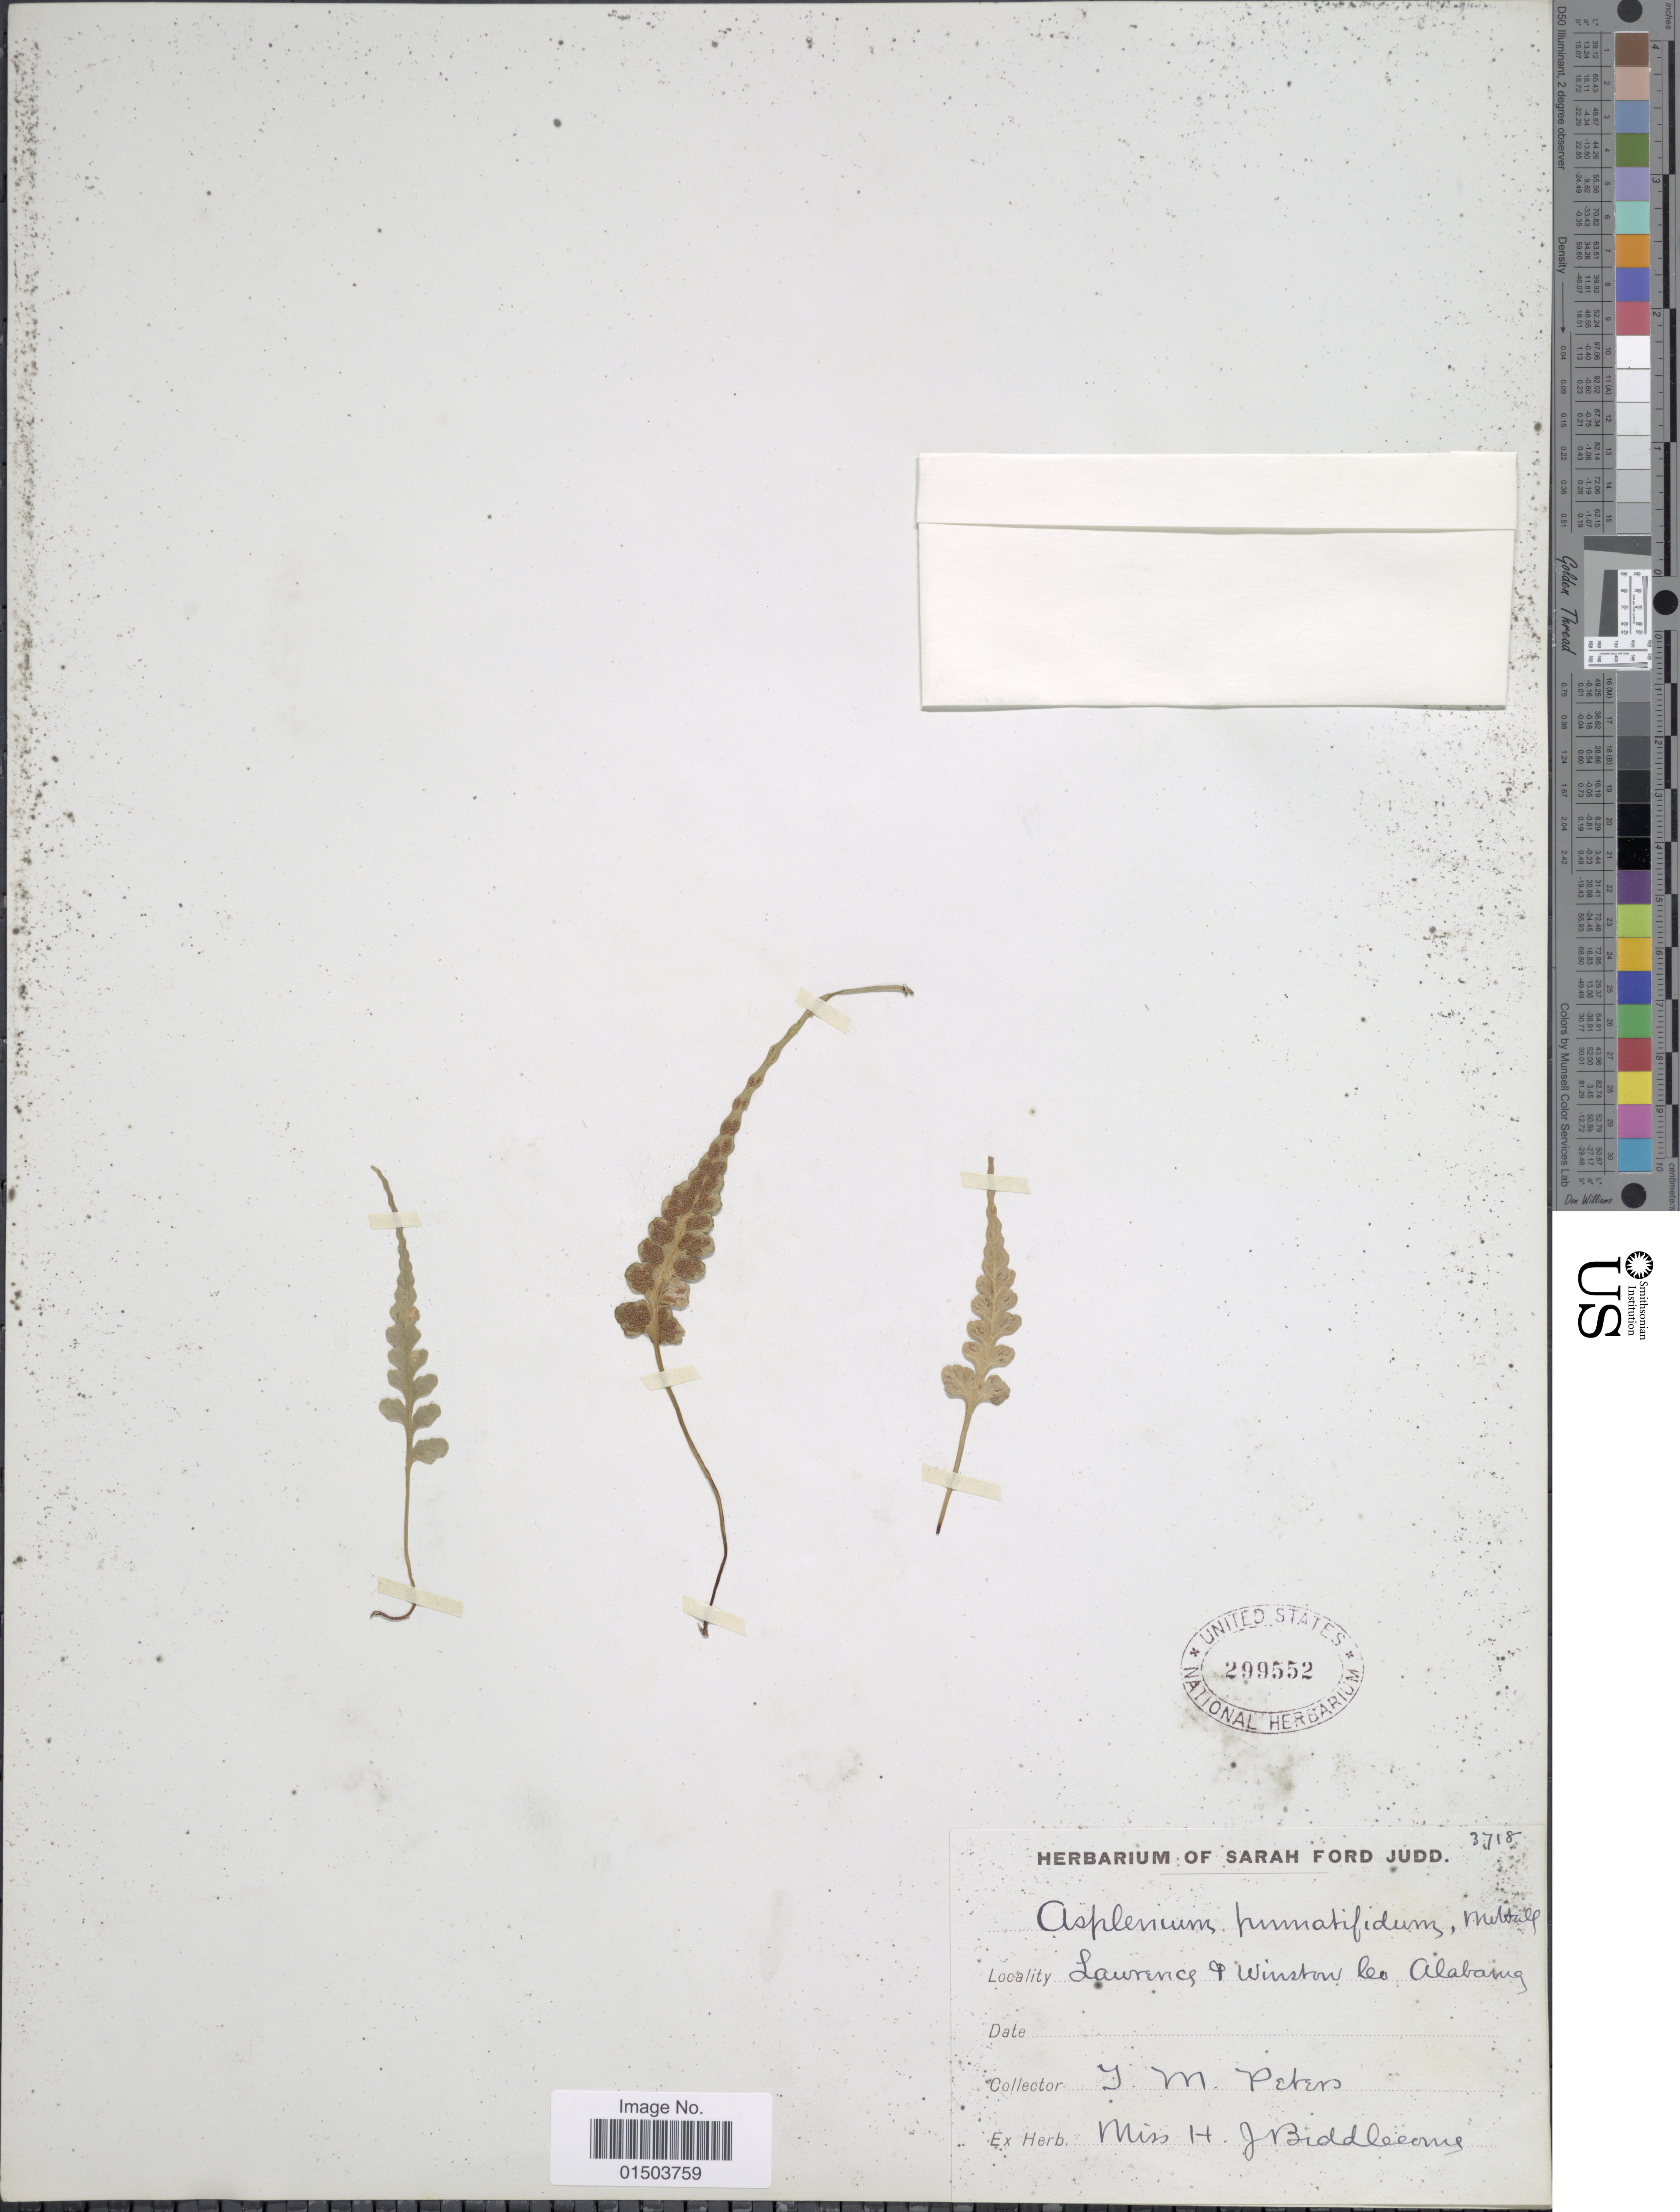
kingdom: Plantae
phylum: Tracheophyta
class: Polypodiopsida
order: Polypodiales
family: Aspleniaceae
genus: Asplenium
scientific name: Asplenium pinnatifidum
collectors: T. Peters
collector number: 3718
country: United States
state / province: Alabama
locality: Lawrence & Winston Co.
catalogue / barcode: US 299552